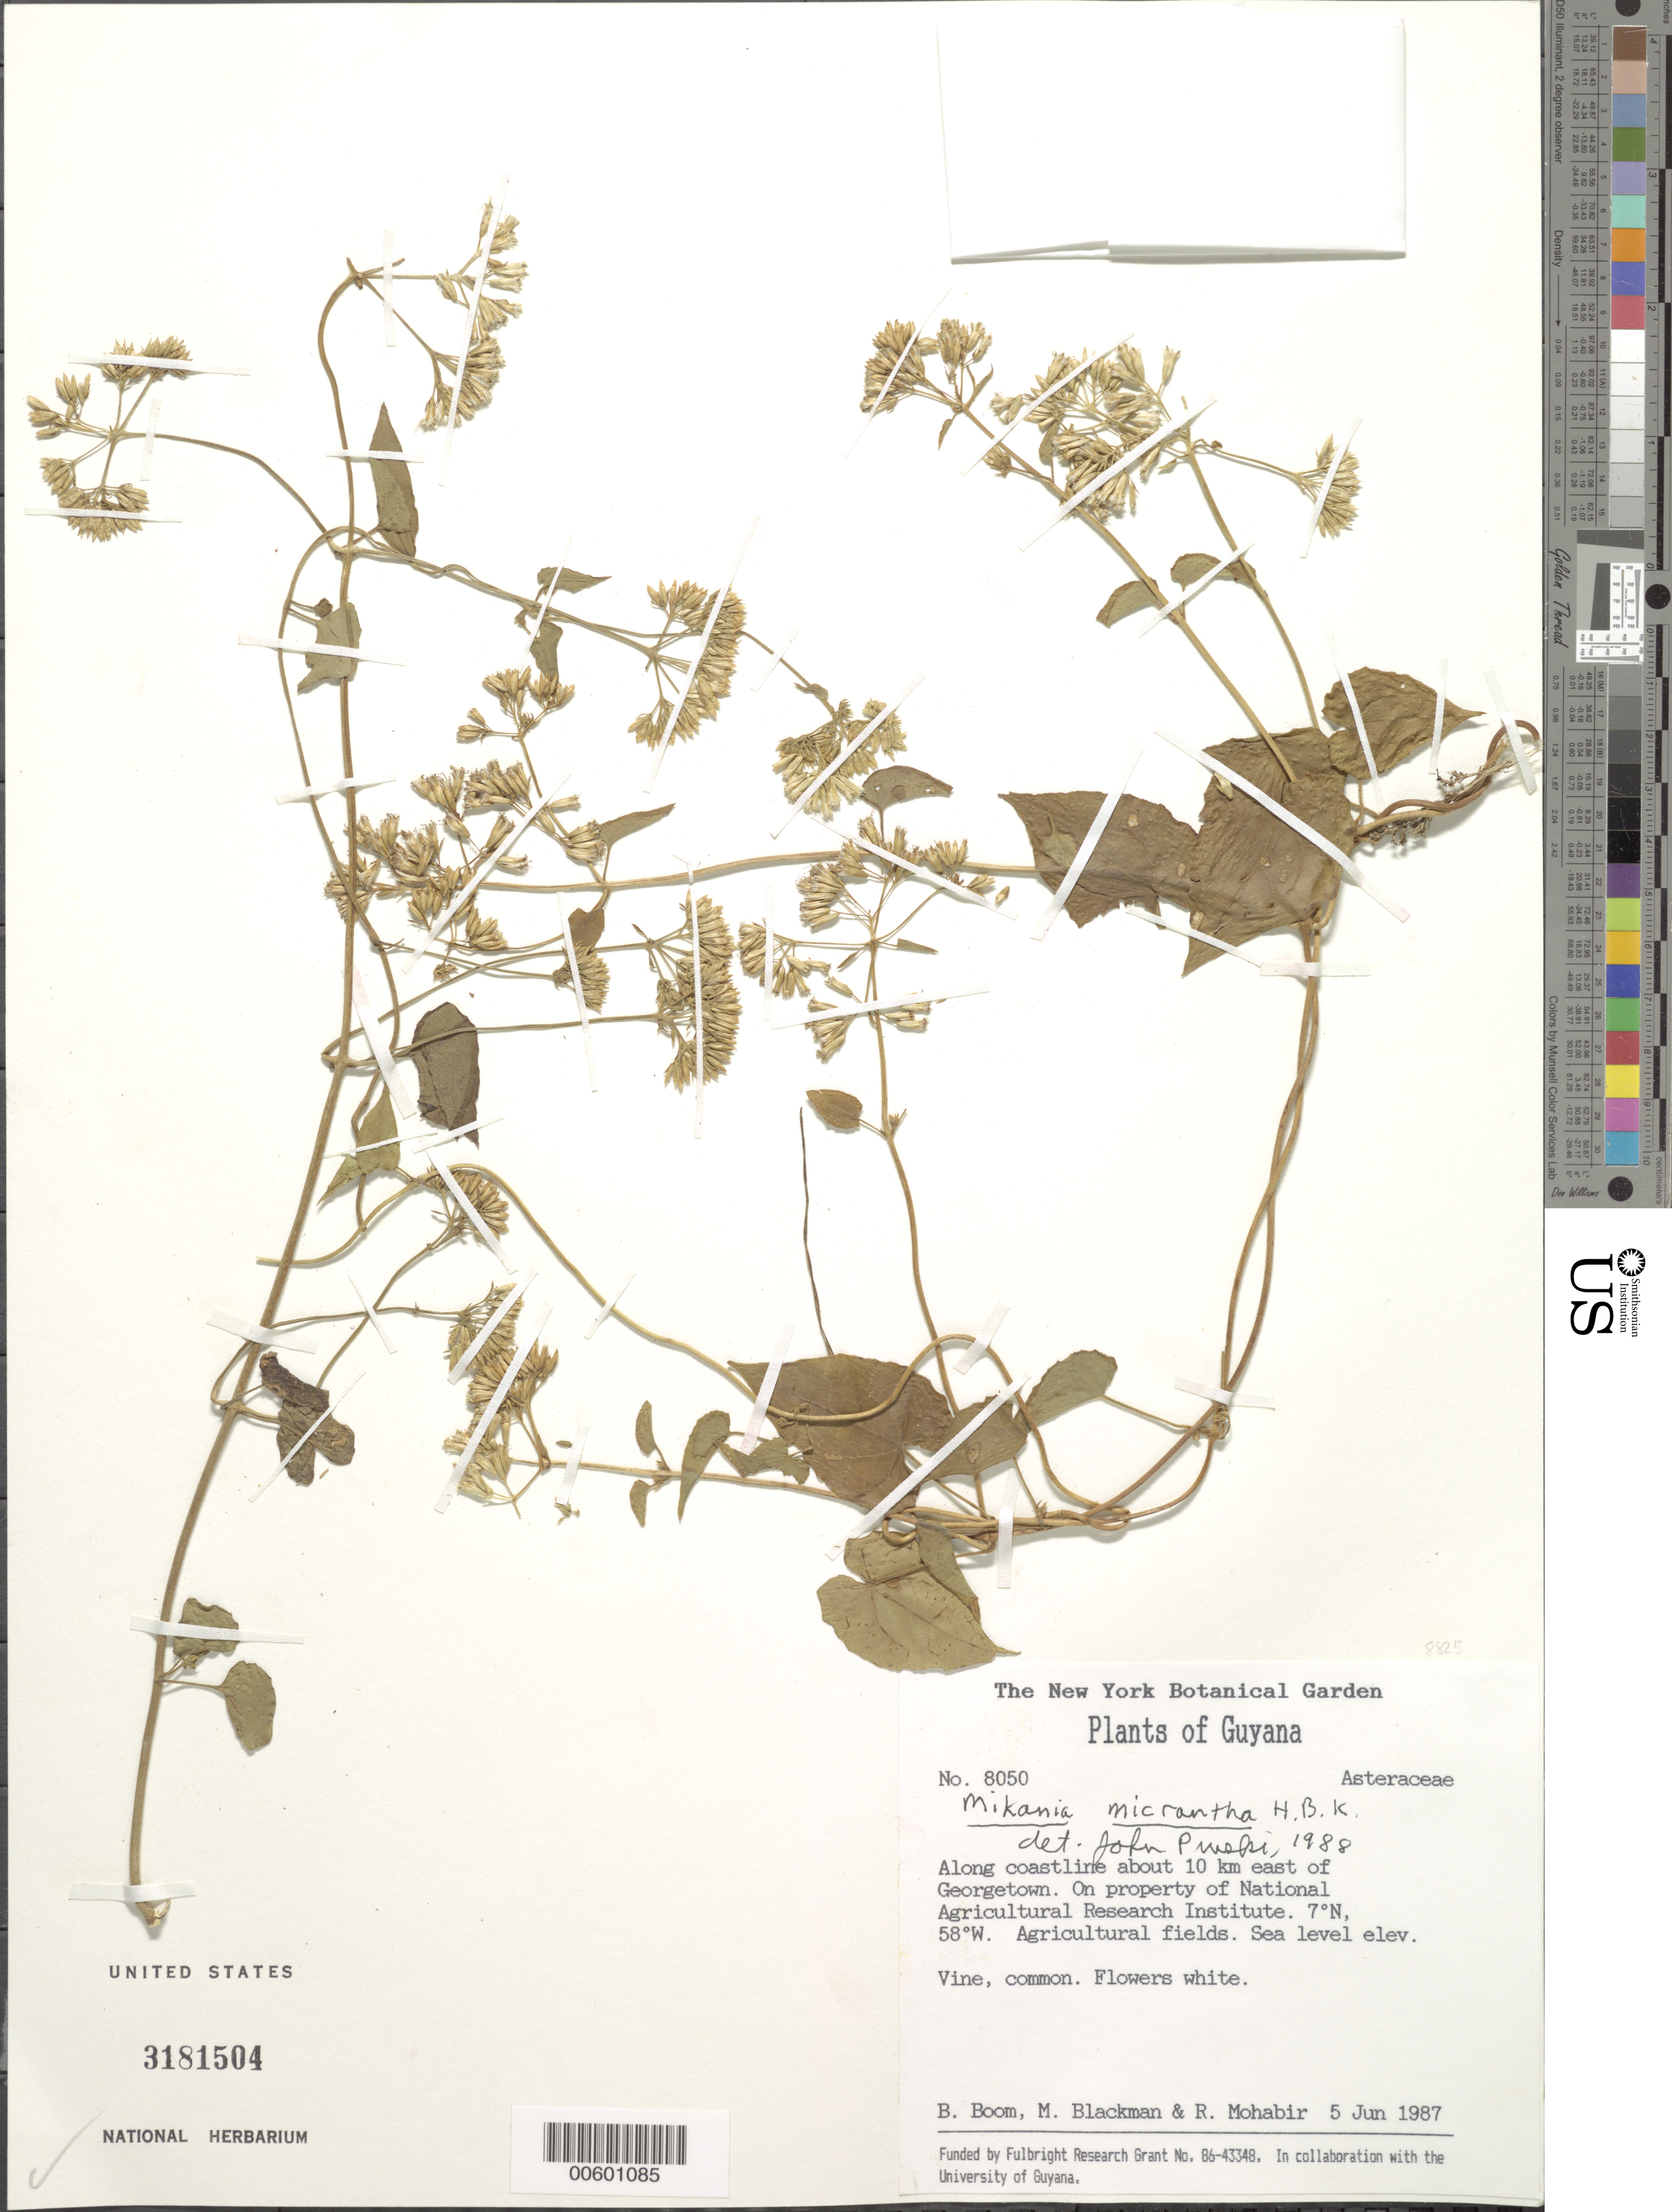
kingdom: Plantae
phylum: Tracheophyta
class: Magnoliopsida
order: Asterales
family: Asteraceae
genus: Mikania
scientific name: Mikania micrantha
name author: Kunth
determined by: Pruski, J. F.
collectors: B. M. Boom, M. Blackman & R. Mohabir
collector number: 8050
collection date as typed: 5-Jun-87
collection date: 1987-06-05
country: Guyana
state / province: Demerara-Mahaica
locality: Georgetown, coastline 10 km E of, on property of Nat. Agr. Research Inst.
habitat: Along coastline, agricultural fields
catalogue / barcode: US 3181504